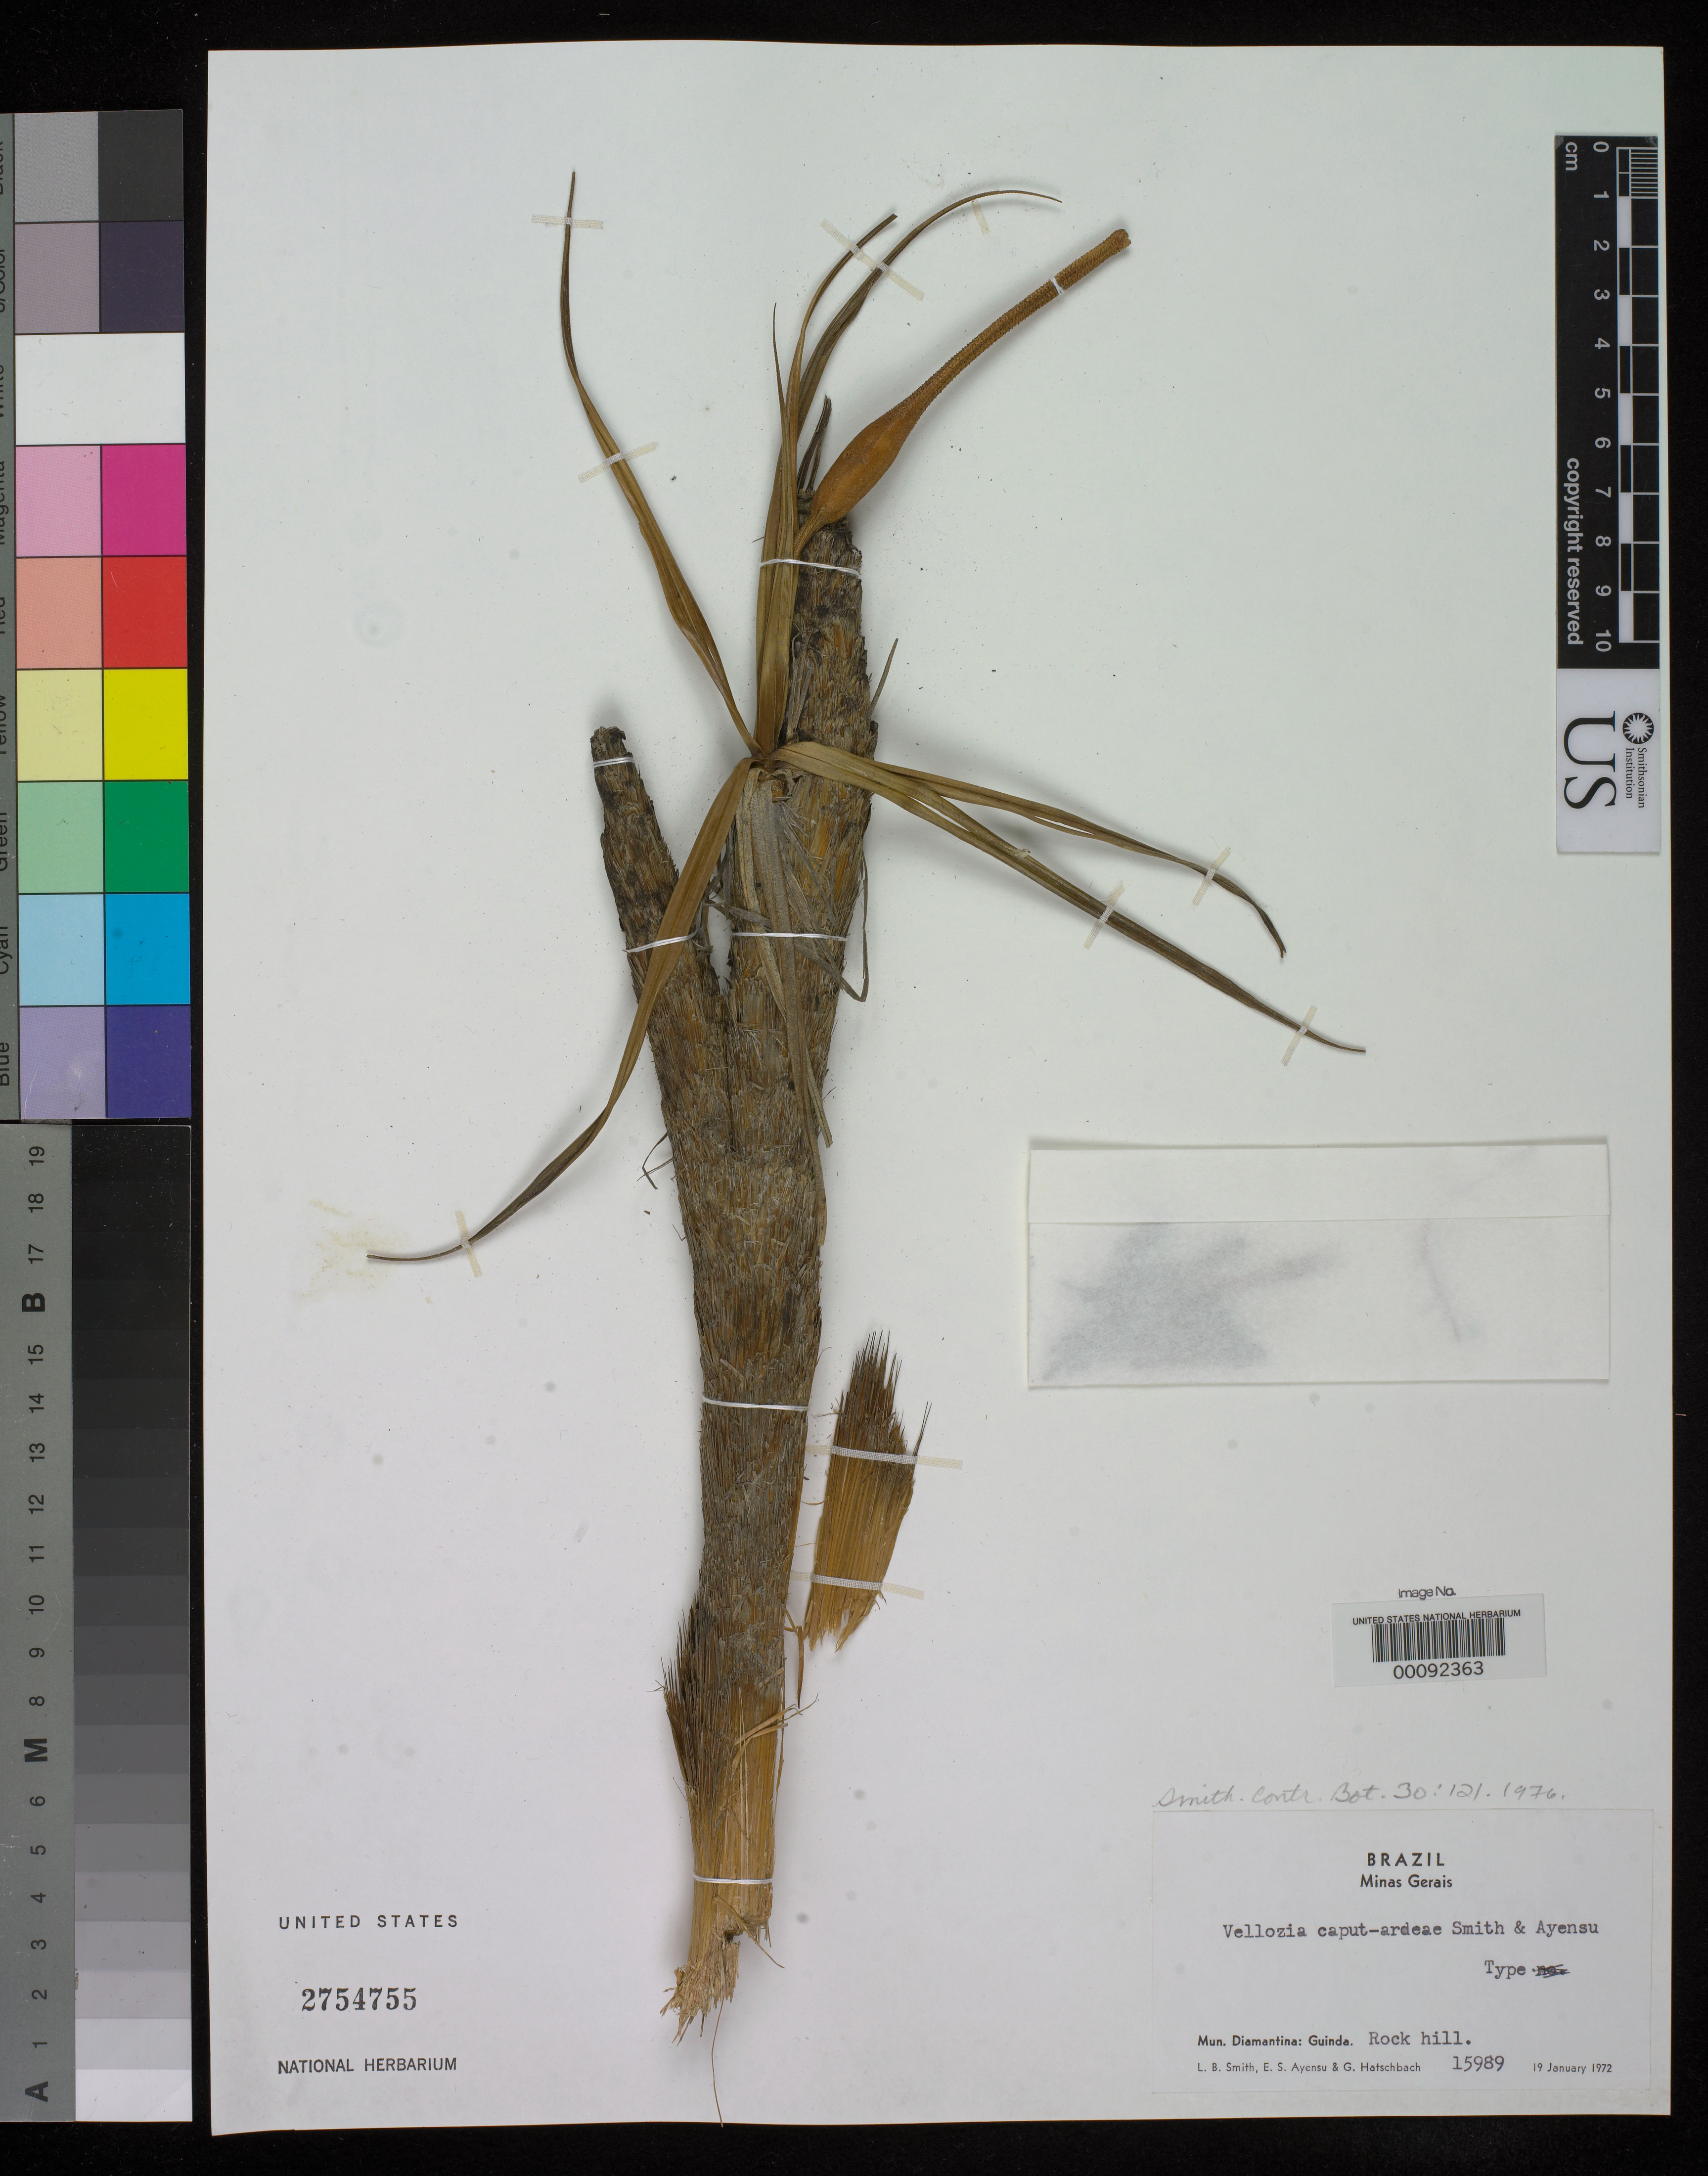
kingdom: Plantae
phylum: Tracheophyta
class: Liliopsida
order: Pandanales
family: Velloziaceae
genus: Vellozia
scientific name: Vellozia caput-ardeae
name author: L.B. Sm. & Ayensu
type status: Holotype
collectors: L. Smith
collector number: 15989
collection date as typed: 19 Jan 1972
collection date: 1972-01-19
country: Brazil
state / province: Minas gerais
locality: Diamantina, Guinda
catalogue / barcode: US 2754755